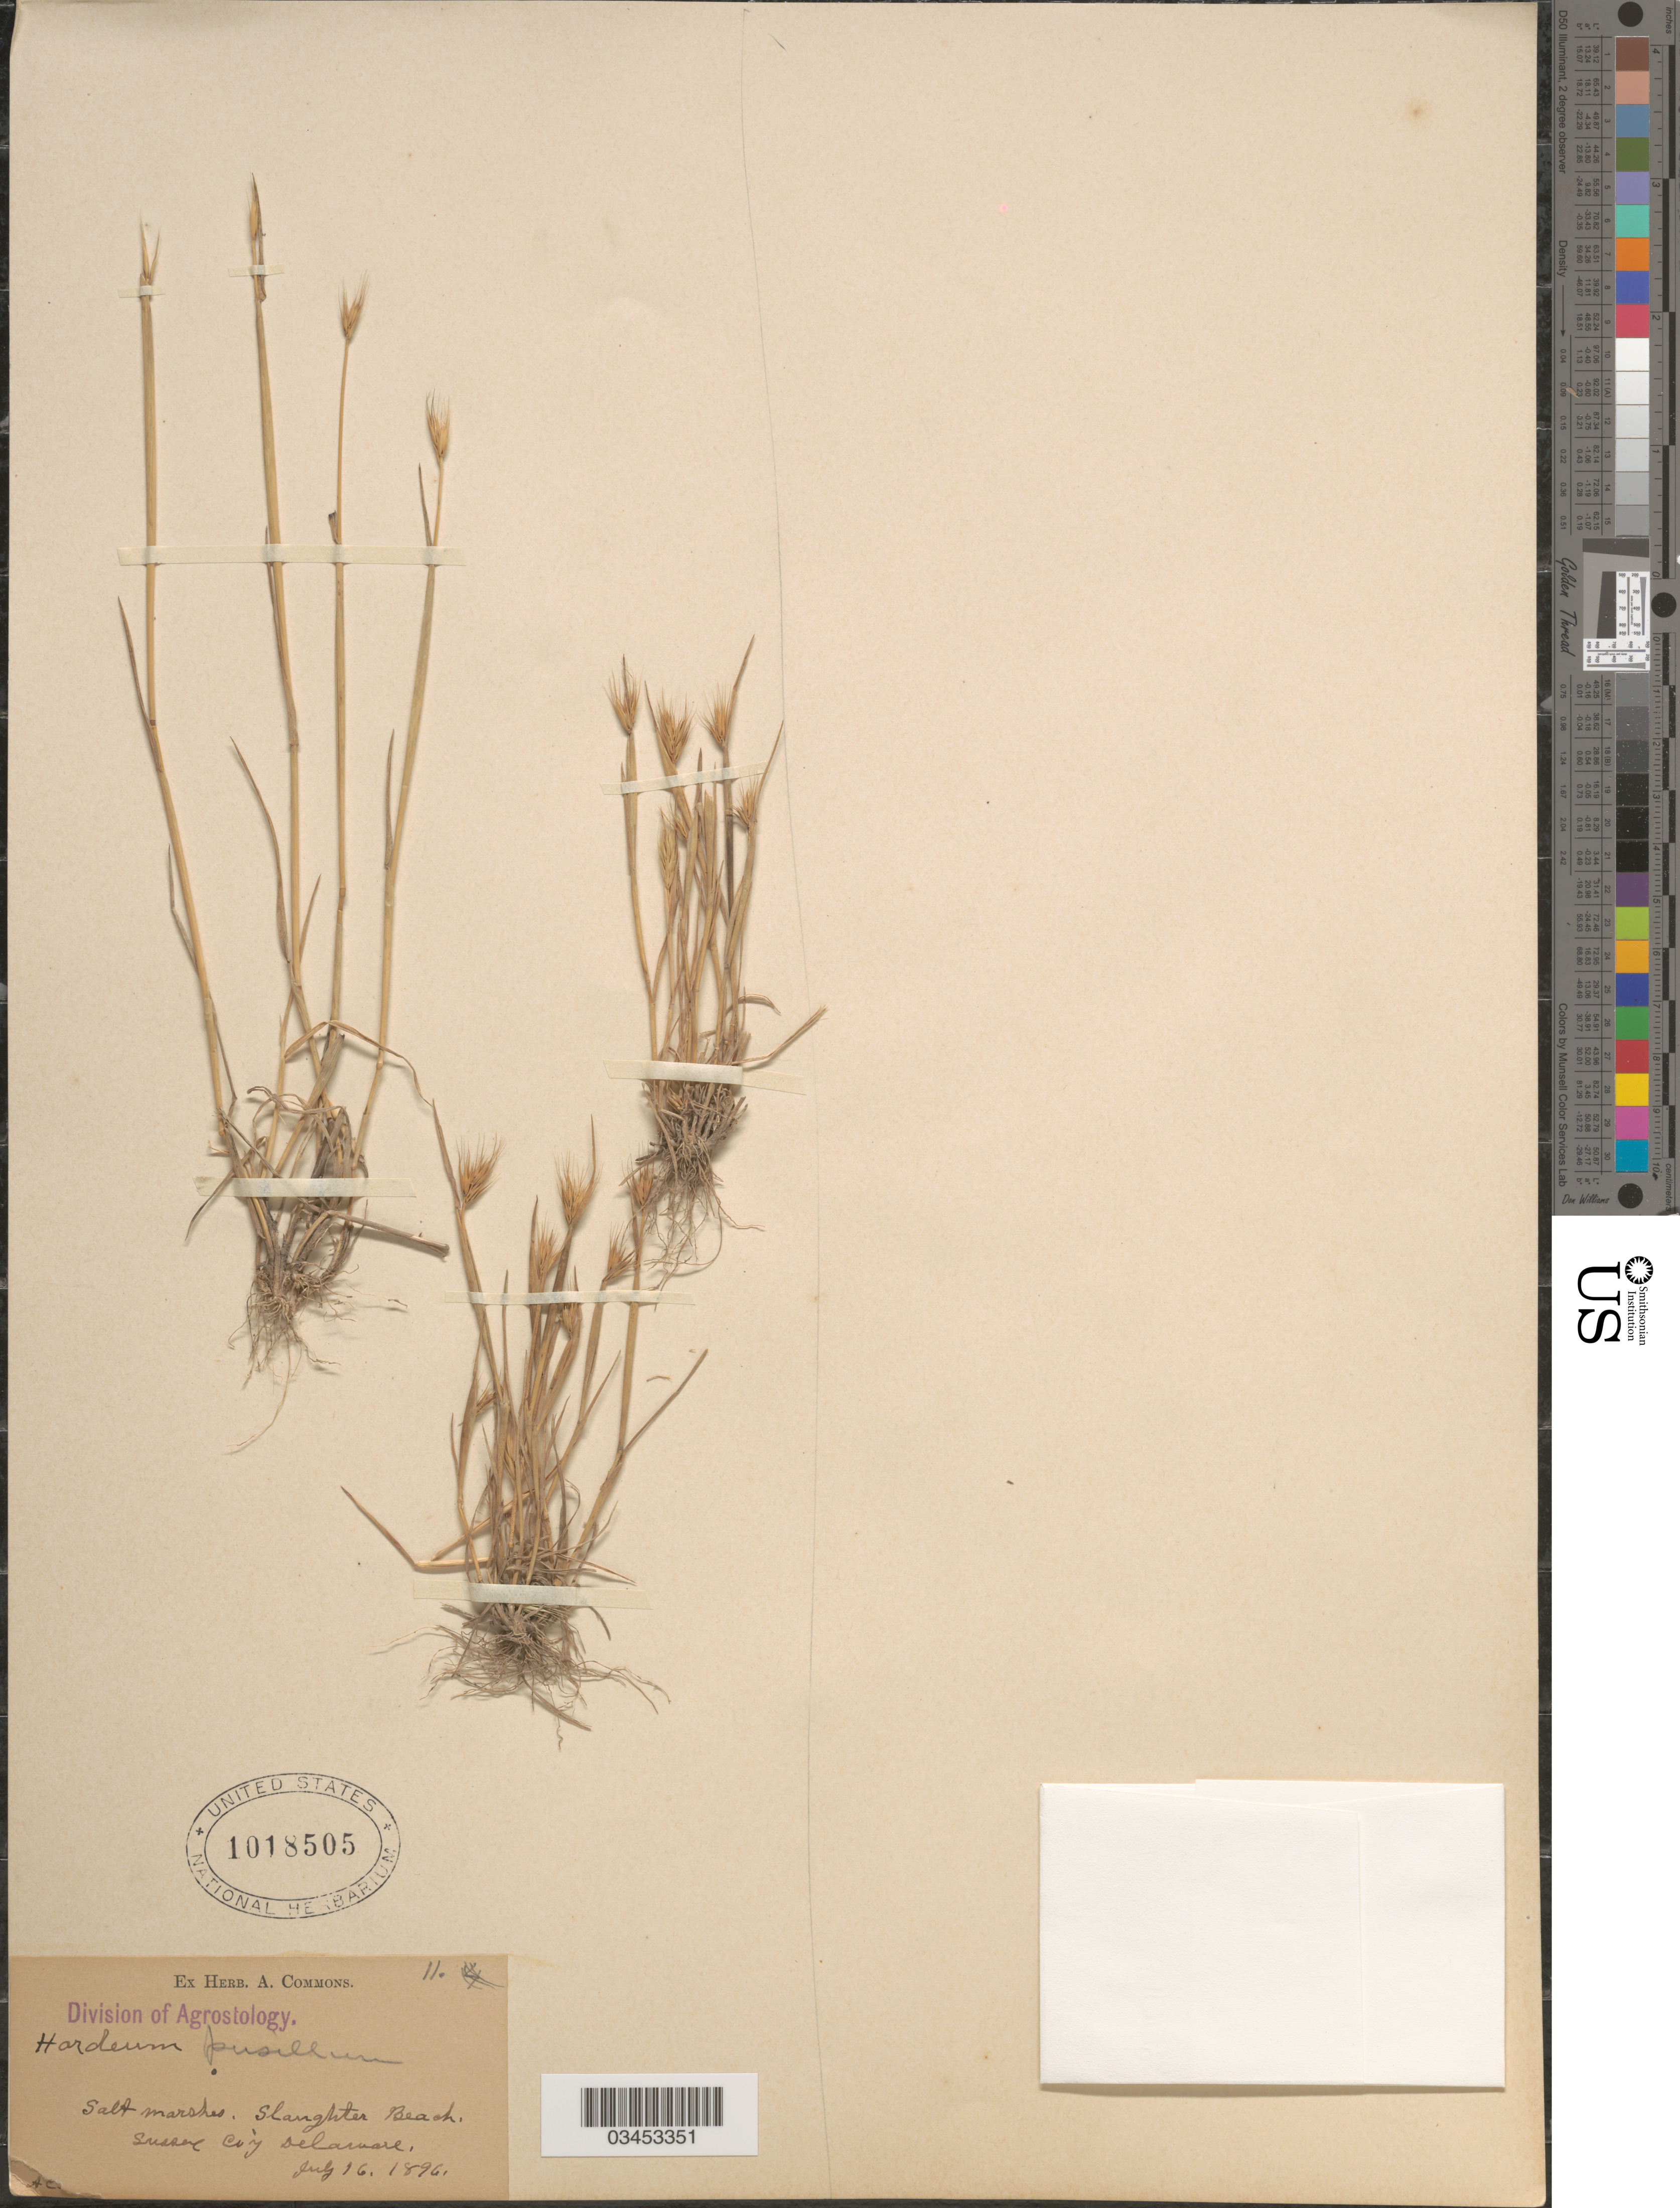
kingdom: Plantae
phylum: Tracheophyta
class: Liliopsida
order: Poales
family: Poaceae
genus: Hordeum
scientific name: Hordeum pusillum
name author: Nutt.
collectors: A. Commons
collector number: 11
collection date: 1896-07-16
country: United States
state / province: Delaware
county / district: Sussex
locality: Salt marshes. Slaughter Beach. Sussex Co.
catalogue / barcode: US 1018505